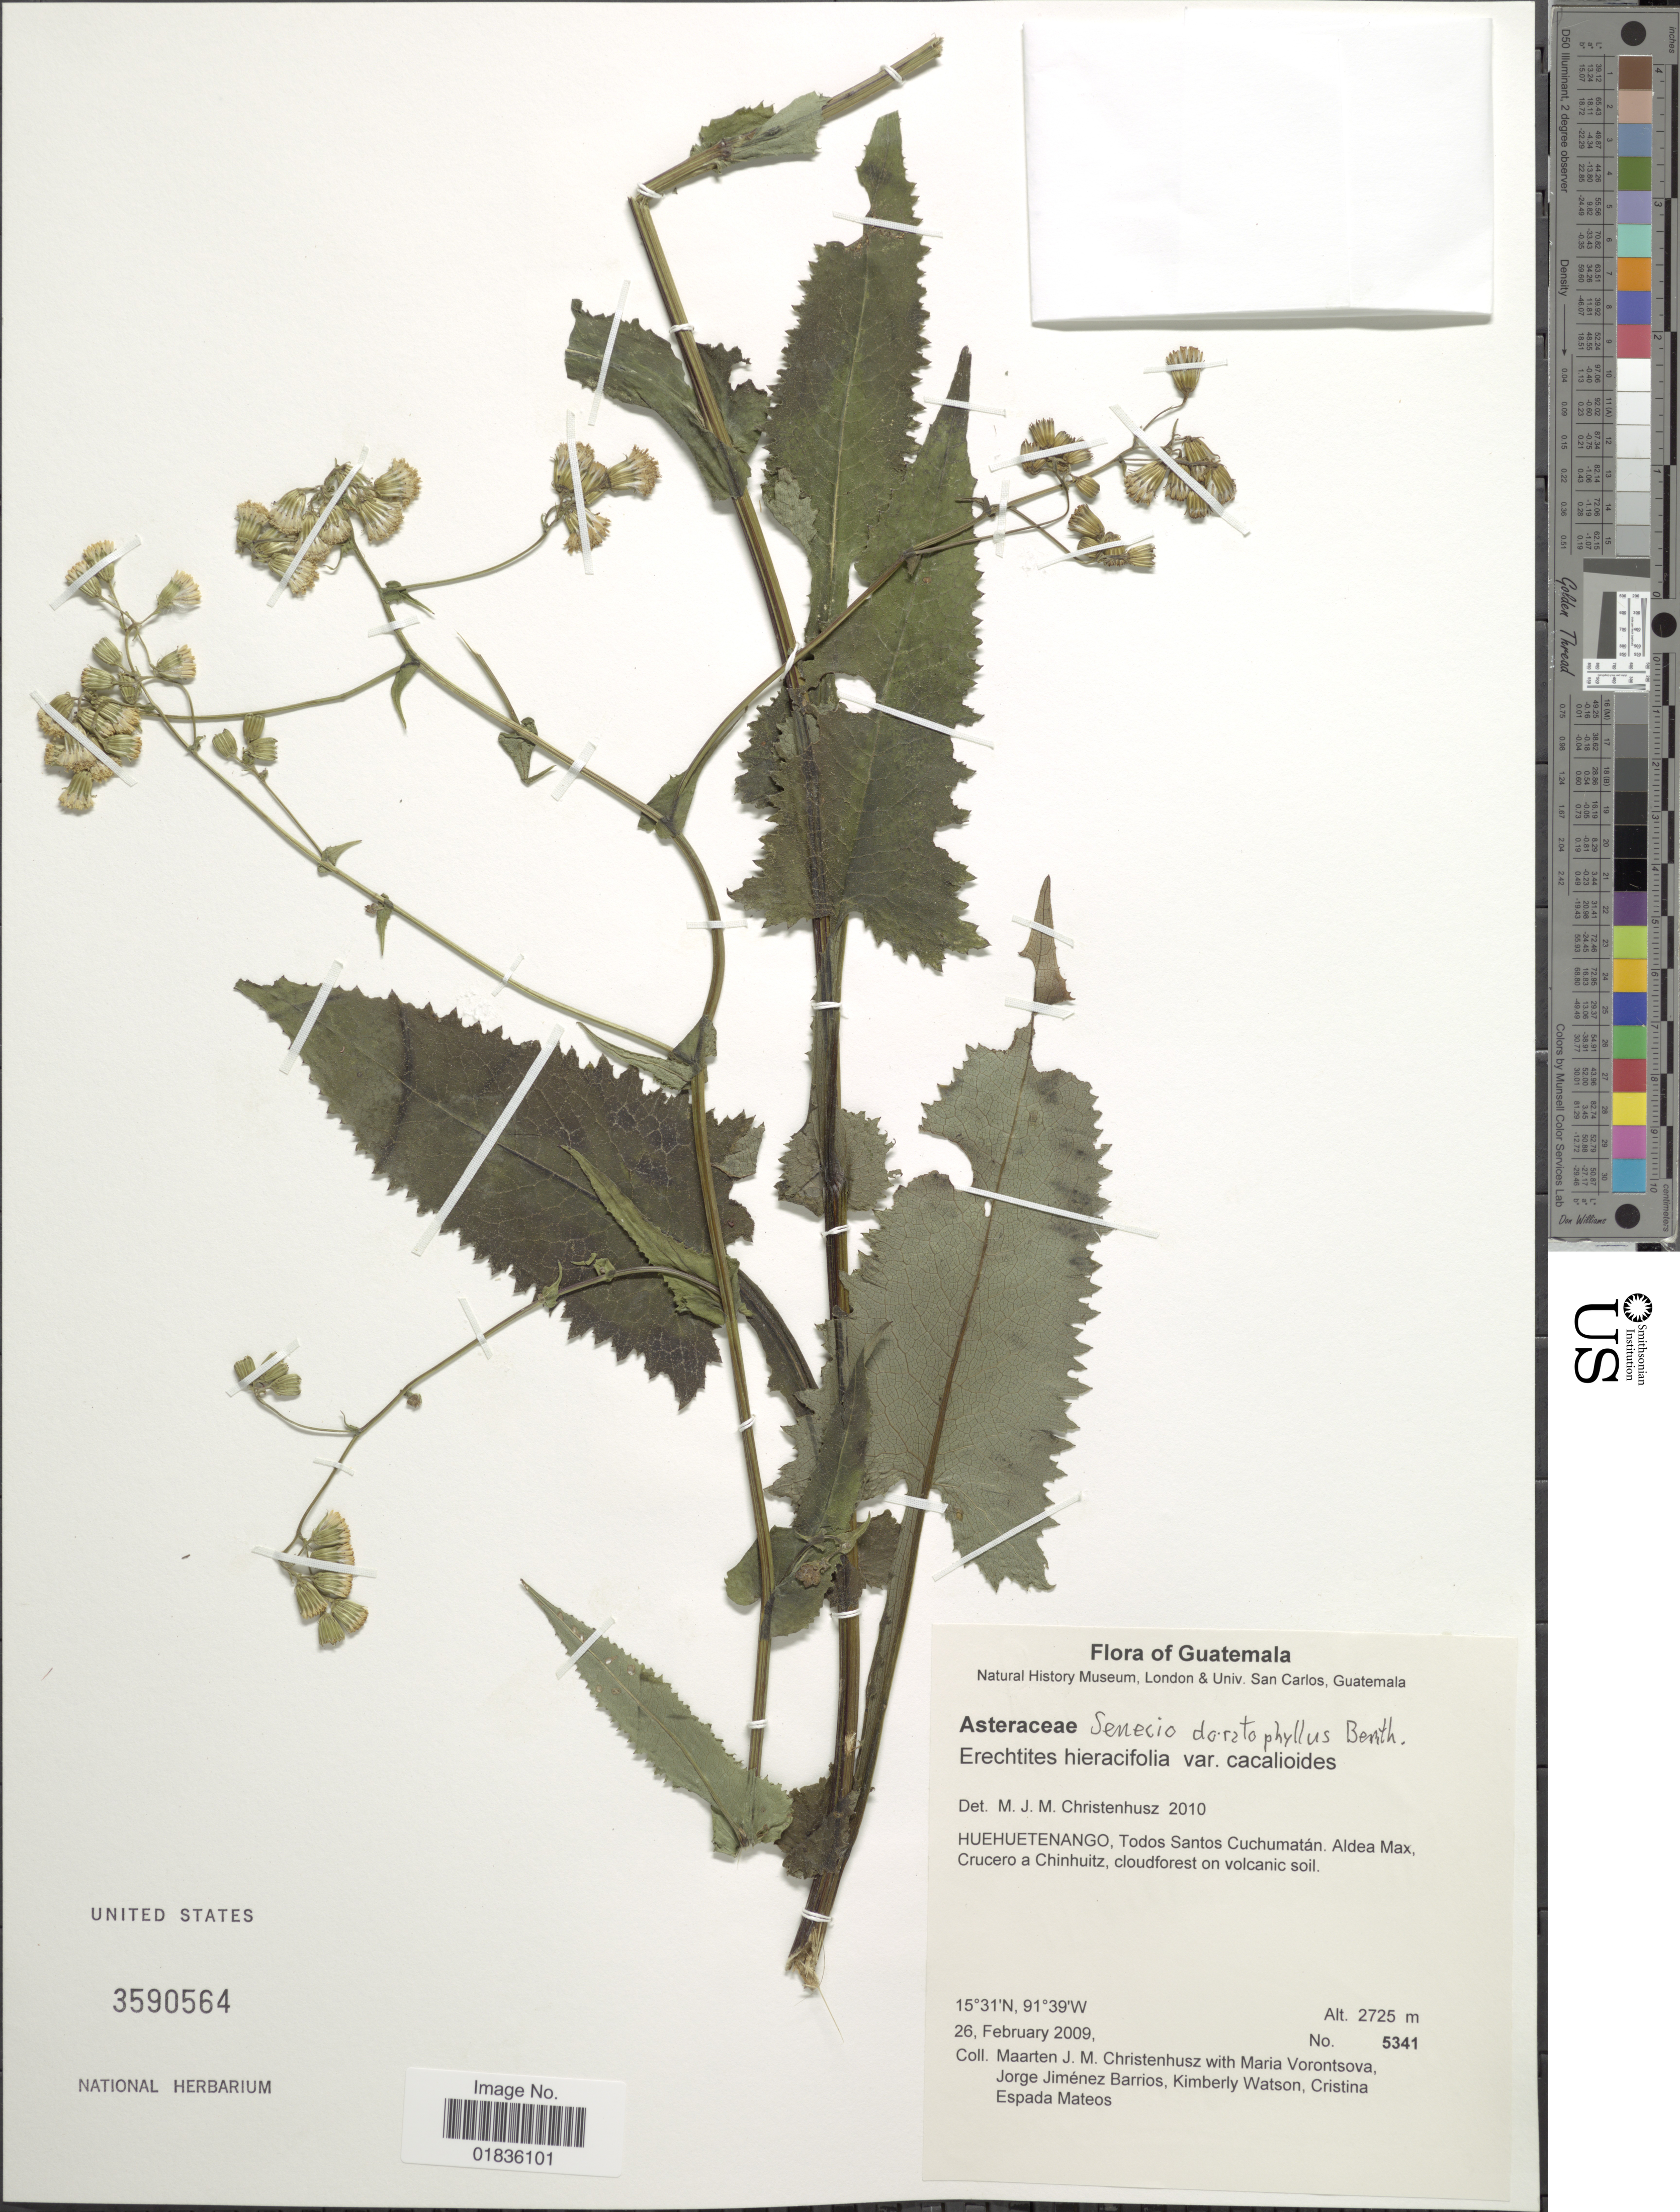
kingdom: Plantae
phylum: Tracheophyta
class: Magnoliopsida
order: Asterales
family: Asteraceae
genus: Senecio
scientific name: Senecio doratophyllus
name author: Benth.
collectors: M. J. Christenhusz, Vorontsova, M.S., J. Jimenez Barrios, K. Watson & C. Mateos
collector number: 5341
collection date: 2009-02-26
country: Guatemala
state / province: Huehuetenango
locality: Todos Santos Cuchumatan, Aldea Max, Crucero a Chinhuitz.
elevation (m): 2725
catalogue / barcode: US 3590564